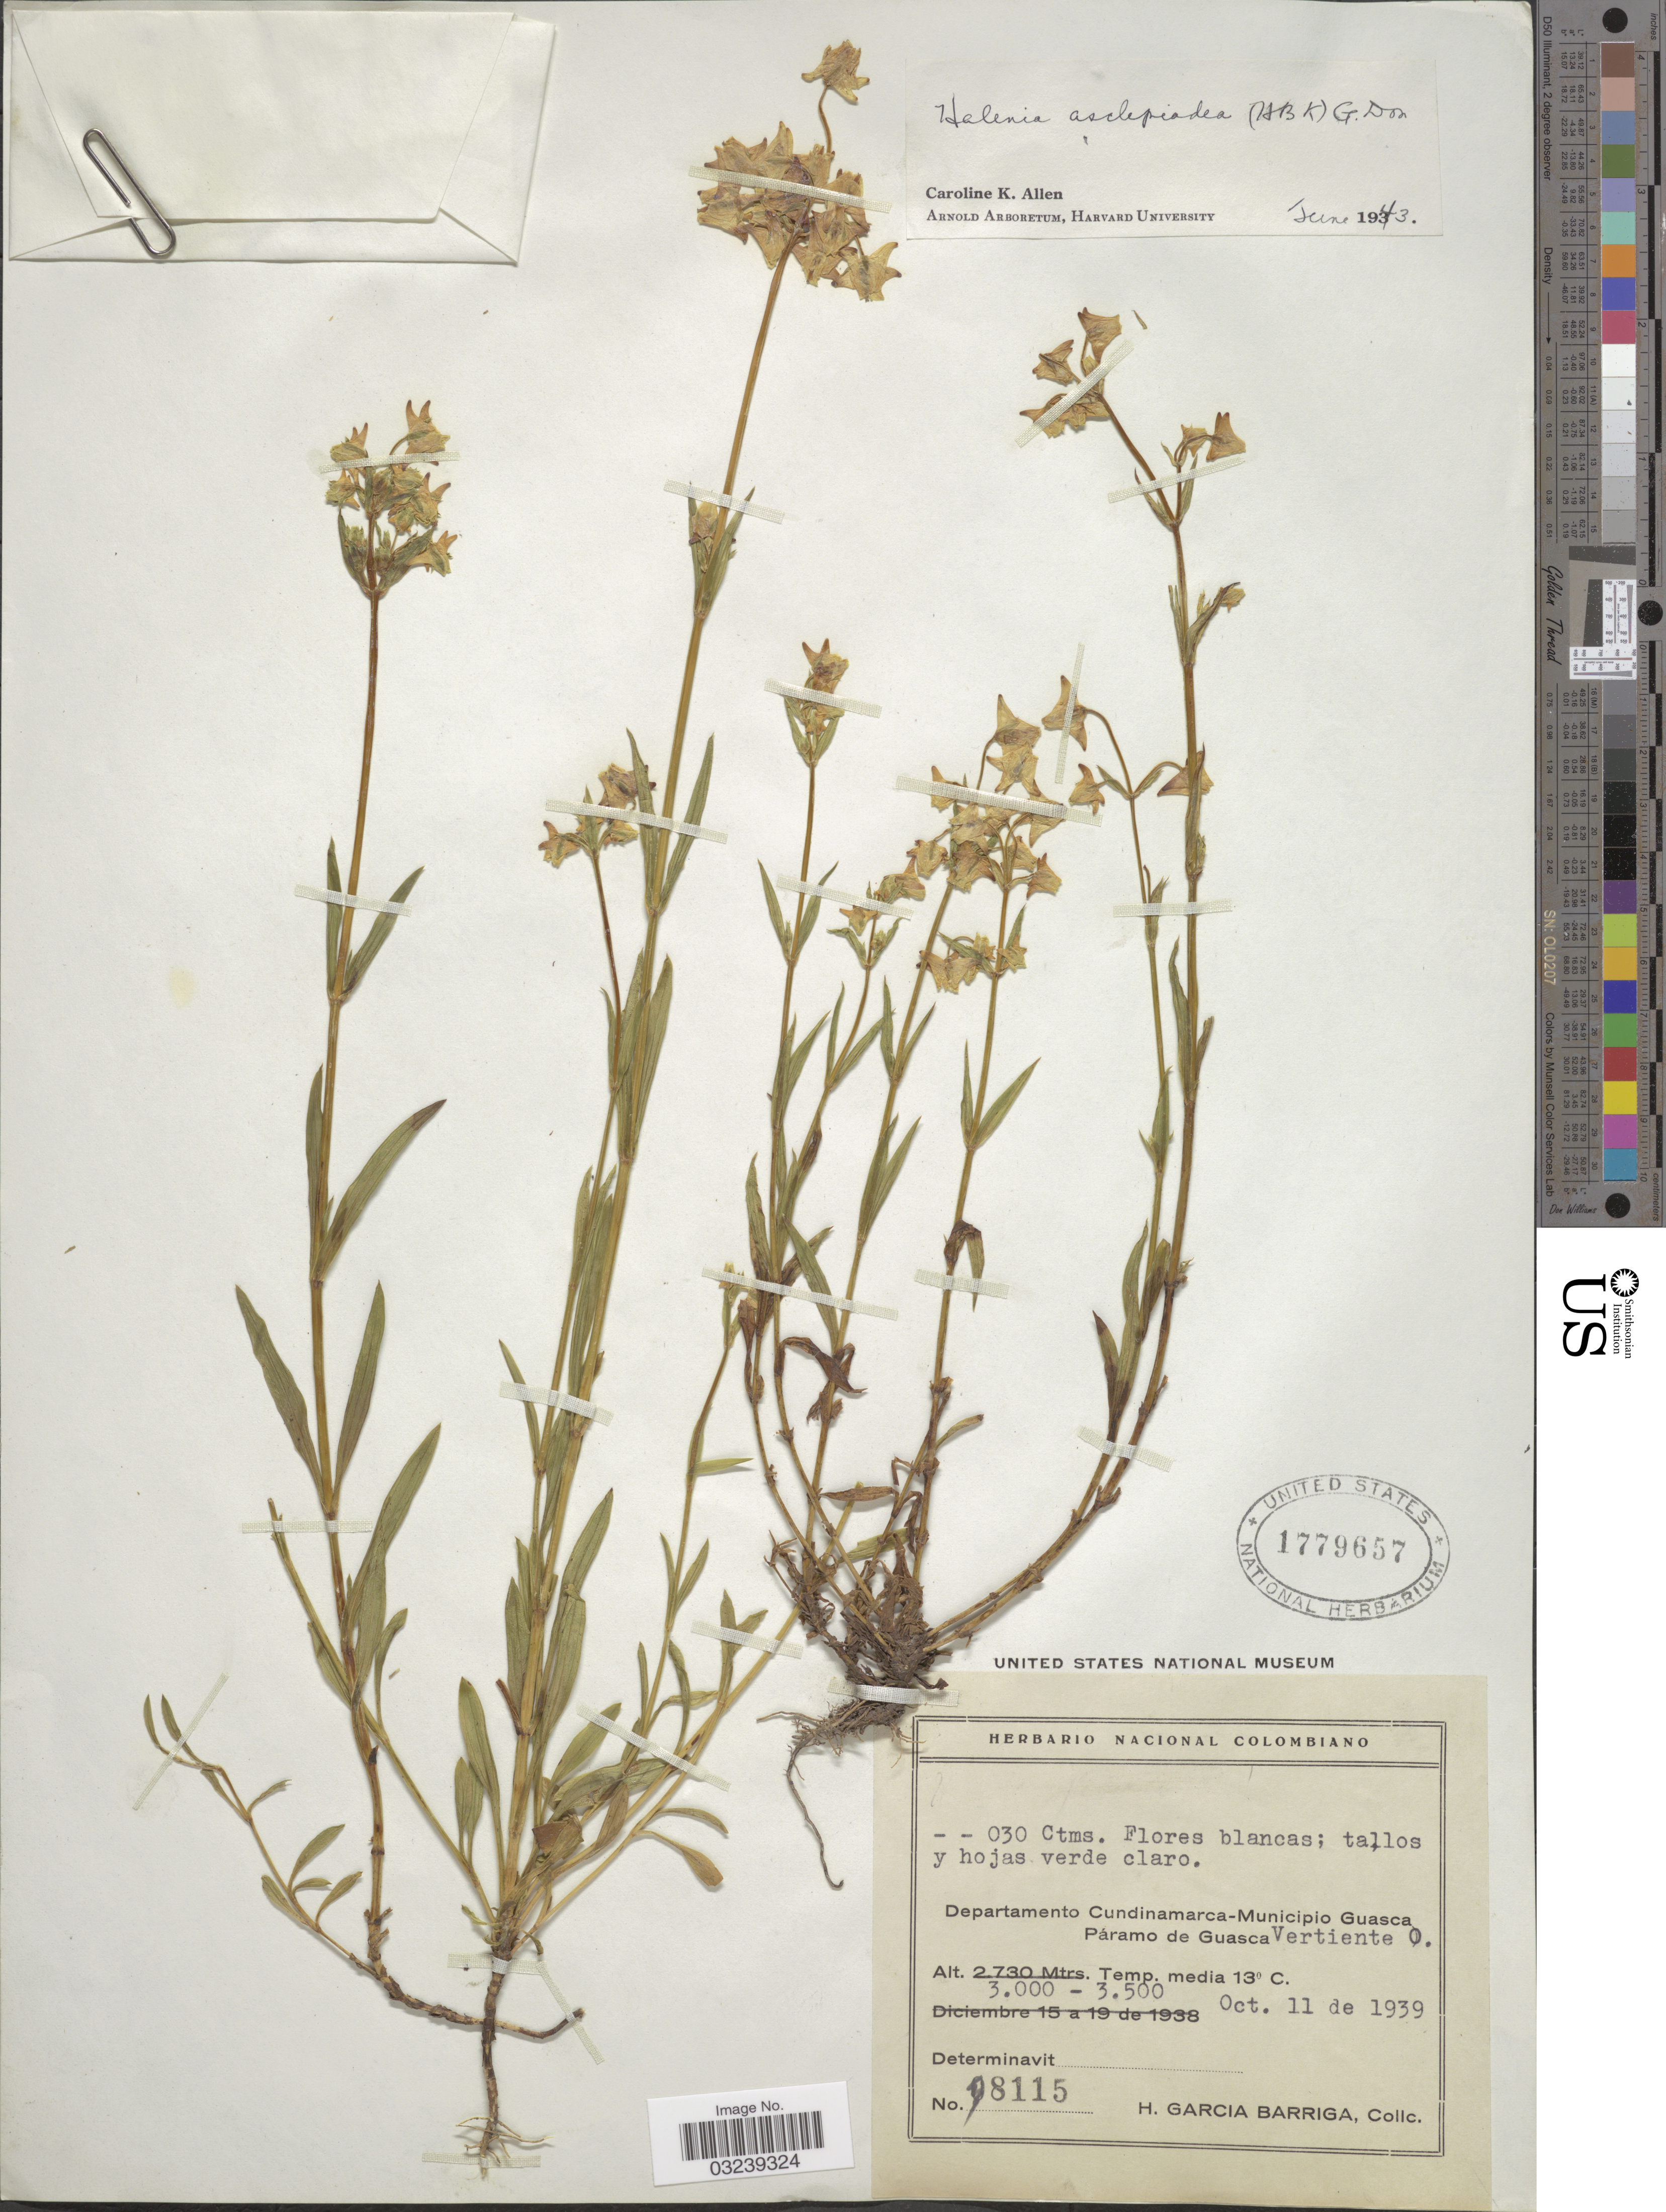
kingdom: Plantae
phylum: Tracheophyta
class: Magnoliopsida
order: Gentianales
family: Gentianaceae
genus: Halenia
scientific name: Halenia asclepiadea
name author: (Kunth) G. Don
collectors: H. García Barriga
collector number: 8115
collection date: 1939-10-11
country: Colombia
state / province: Cundinamarca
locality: Departamento Cundinamarca - Municipio Guasca. Páramo de Guasca, Vertiente O.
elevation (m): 3000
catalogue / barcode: US 1779657